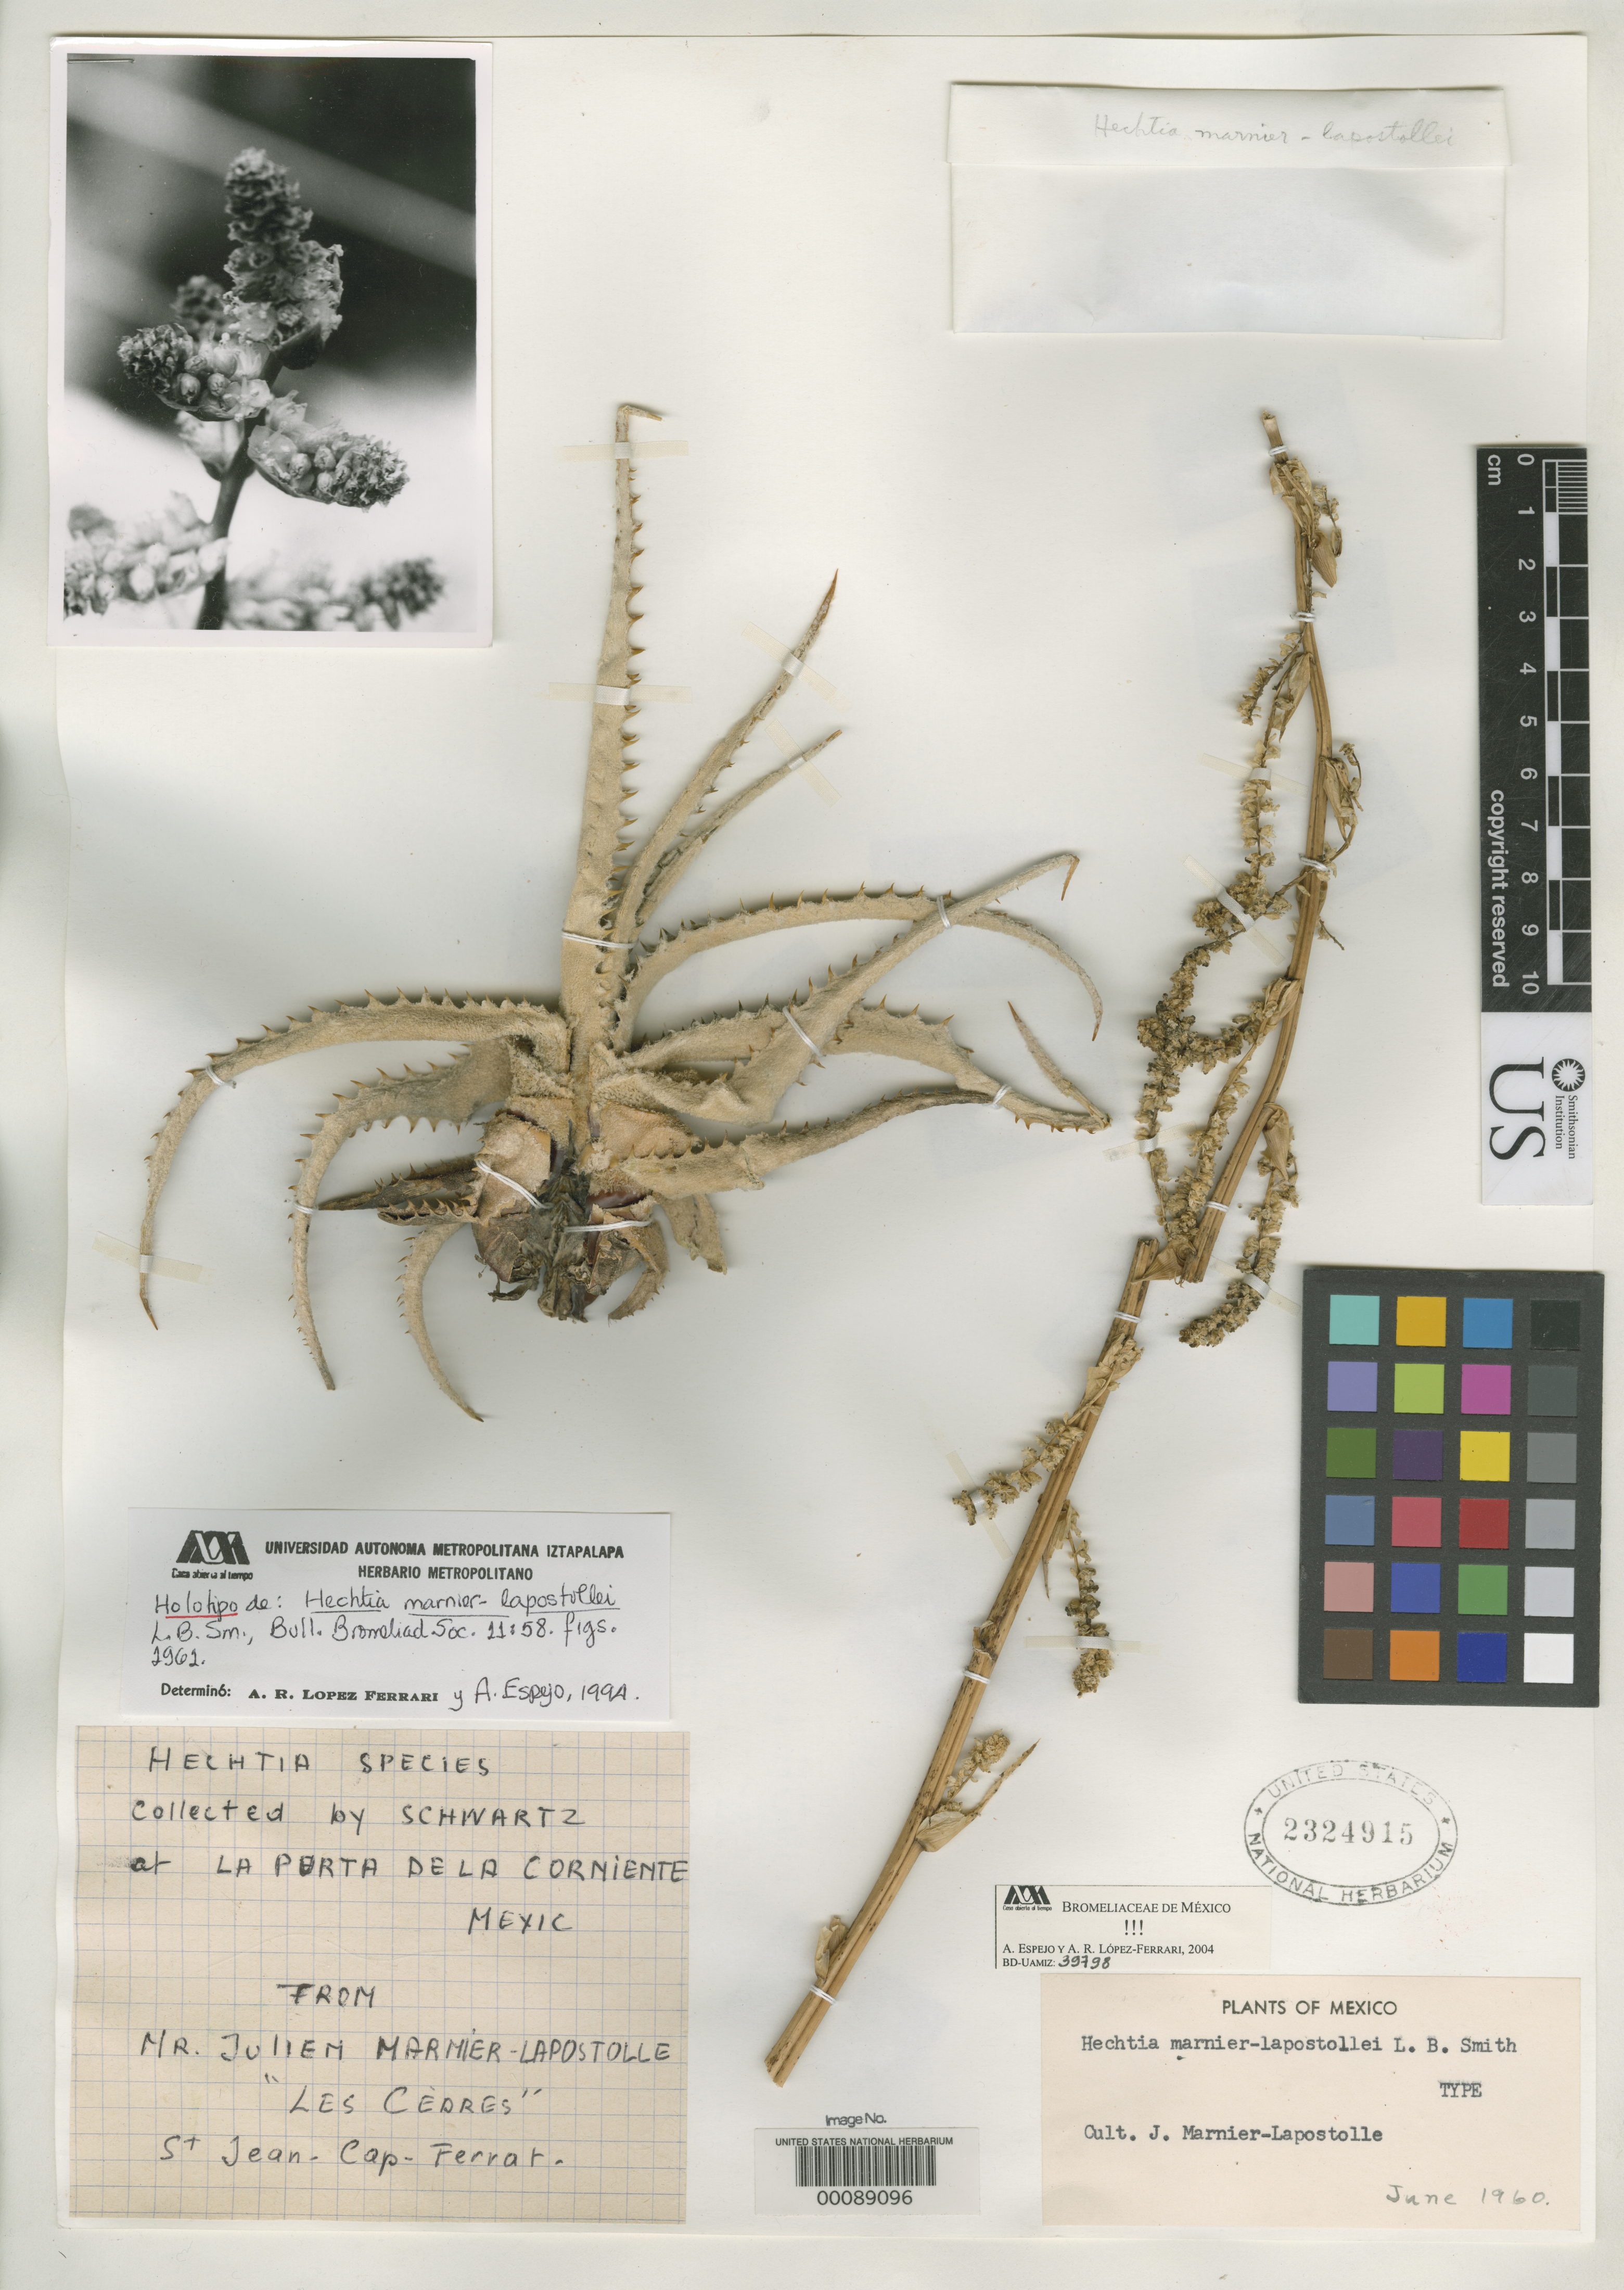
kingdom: Plantae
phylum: Tracheophyta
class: Liliopsida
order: Poales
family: Bromeliaceae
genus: Hechtia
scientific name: Hechtia marnier-lapostollei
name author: L.B. Sm.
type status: Holotype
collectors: O. Schwartz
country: Mexico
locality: Puerto de La Corriente.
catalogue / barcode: US 2324915